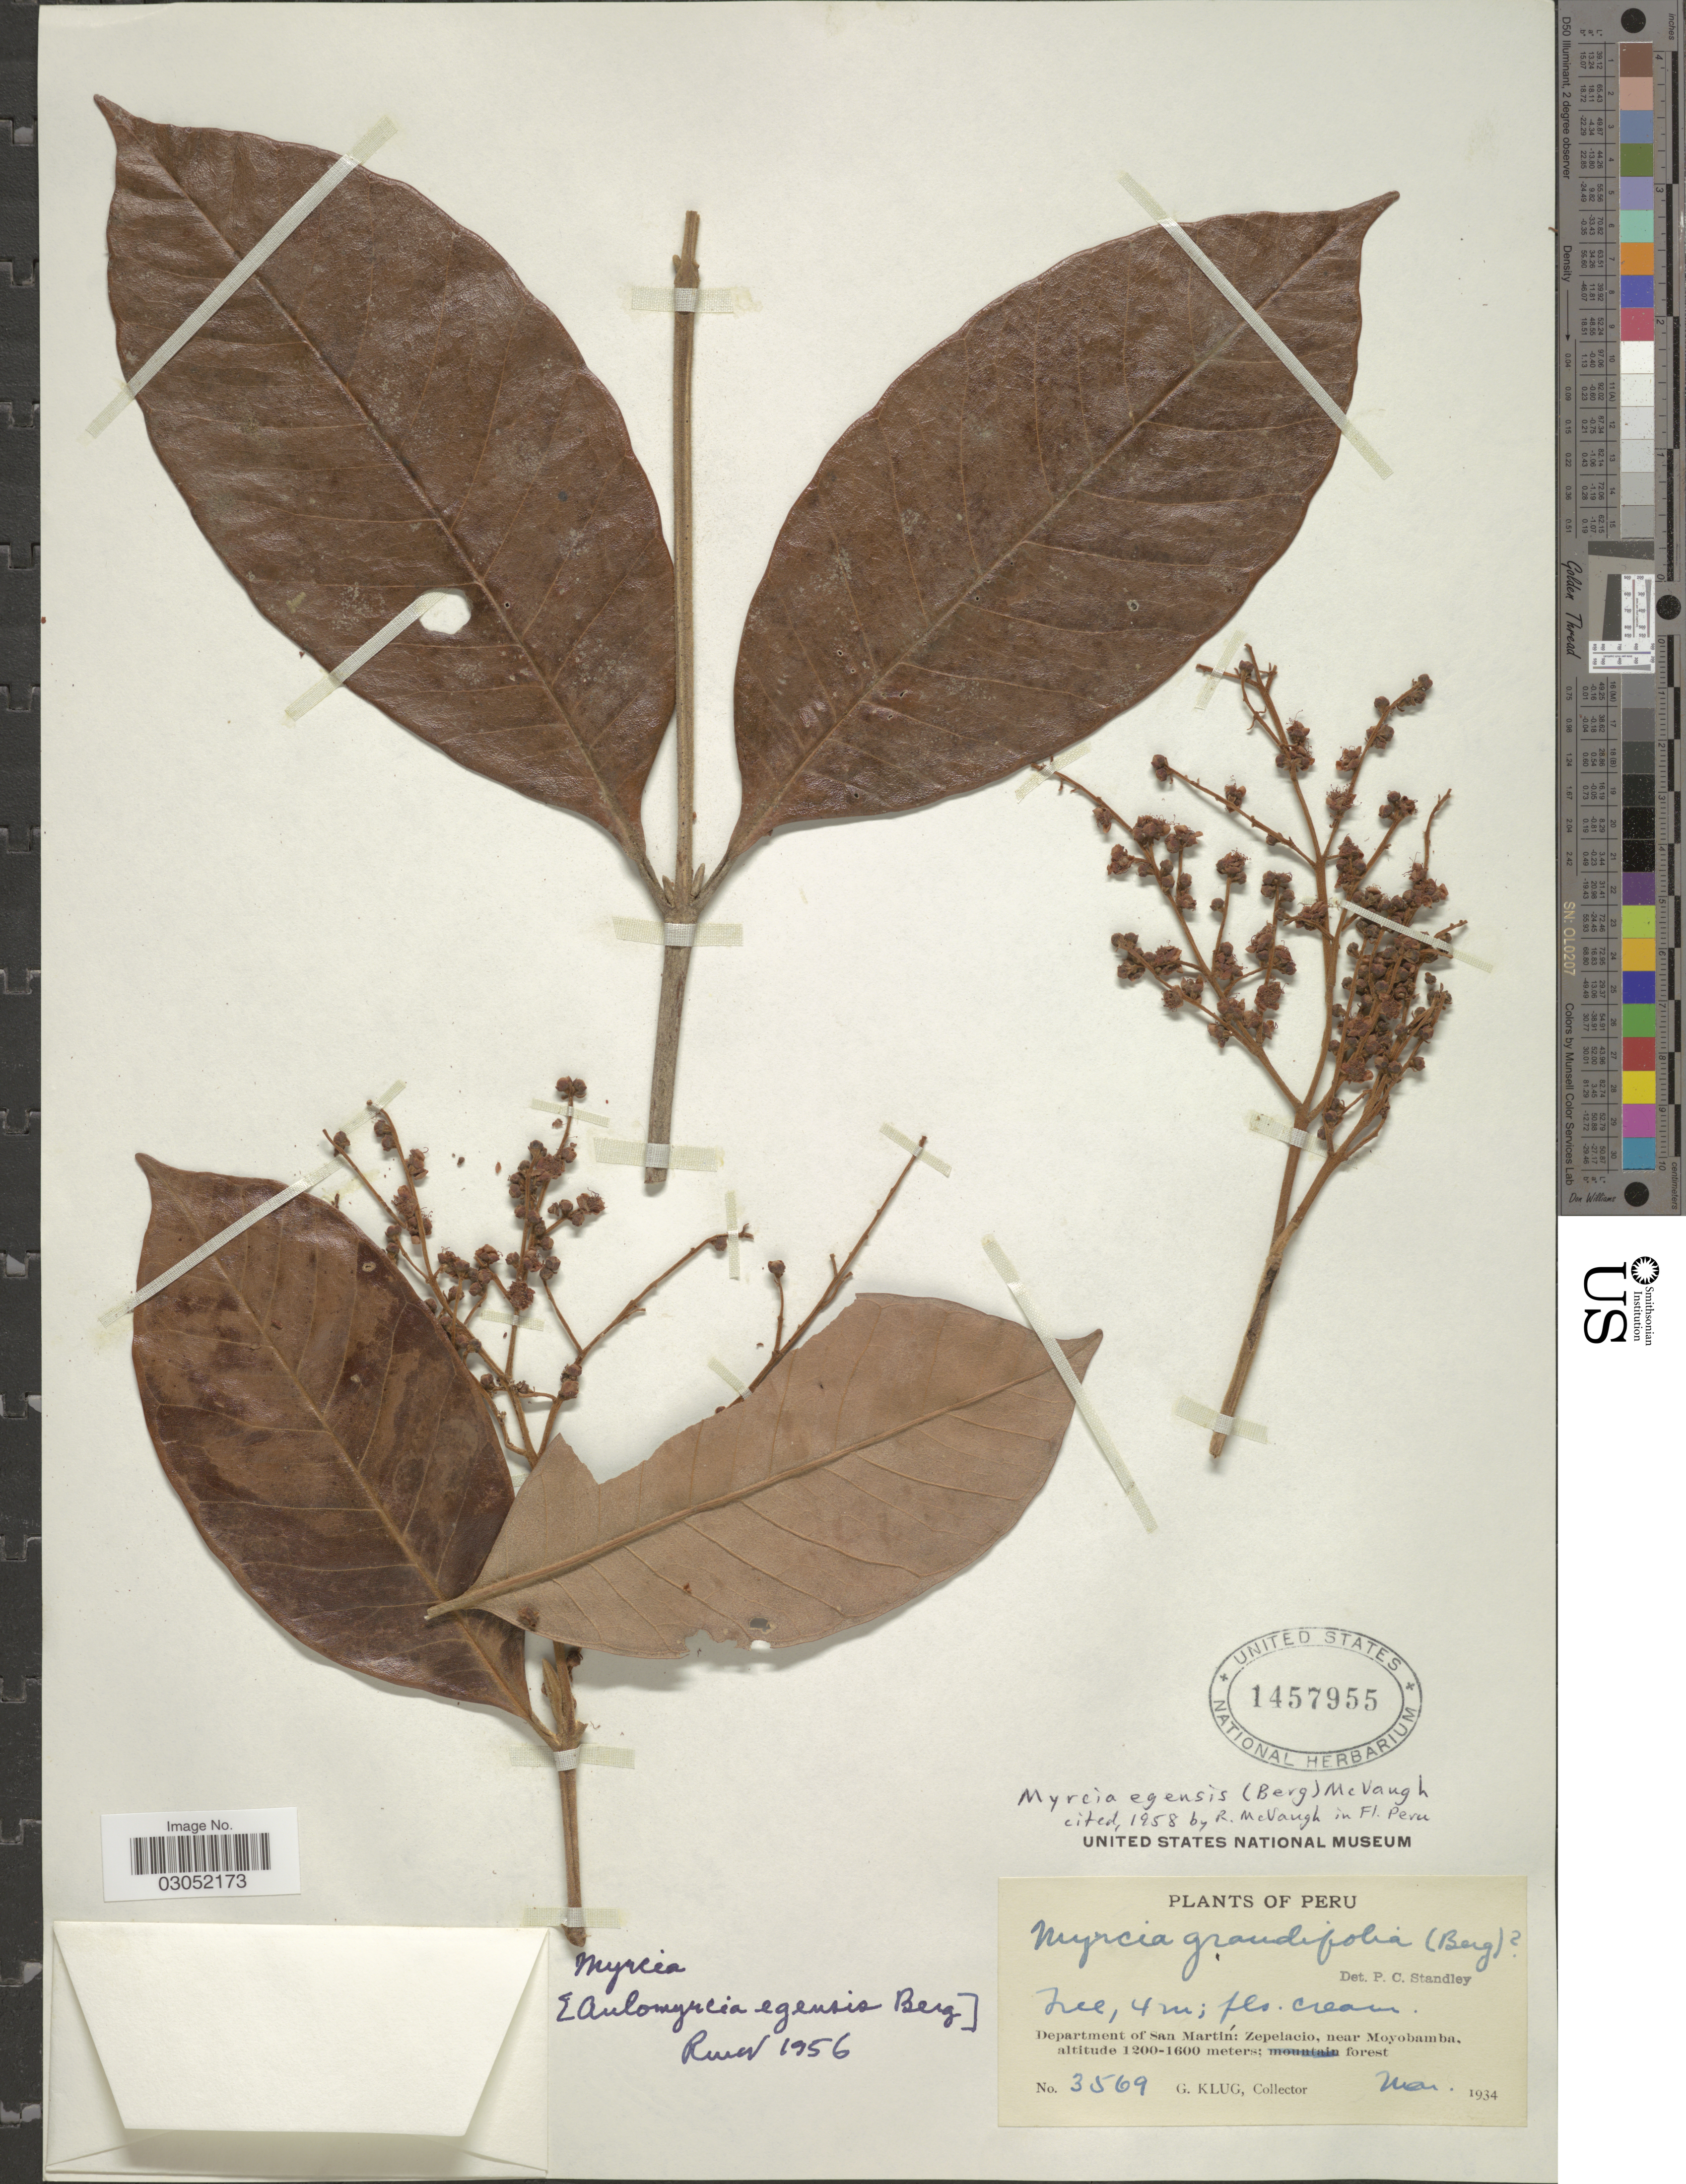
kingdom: Plantae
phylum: Tracheophyta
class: Magnoliopsida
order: Myrtales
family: Myrtaceae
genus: Myrcia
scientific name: Myrcia egensis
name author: (O. Berg) McVaugh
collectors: G. Klug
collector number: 3569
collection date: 1934-03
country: Peru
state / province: San Martín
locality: Department of San Martín: Zepelacio, near Moyobamba.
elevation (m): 1200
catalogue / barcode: US 1457955